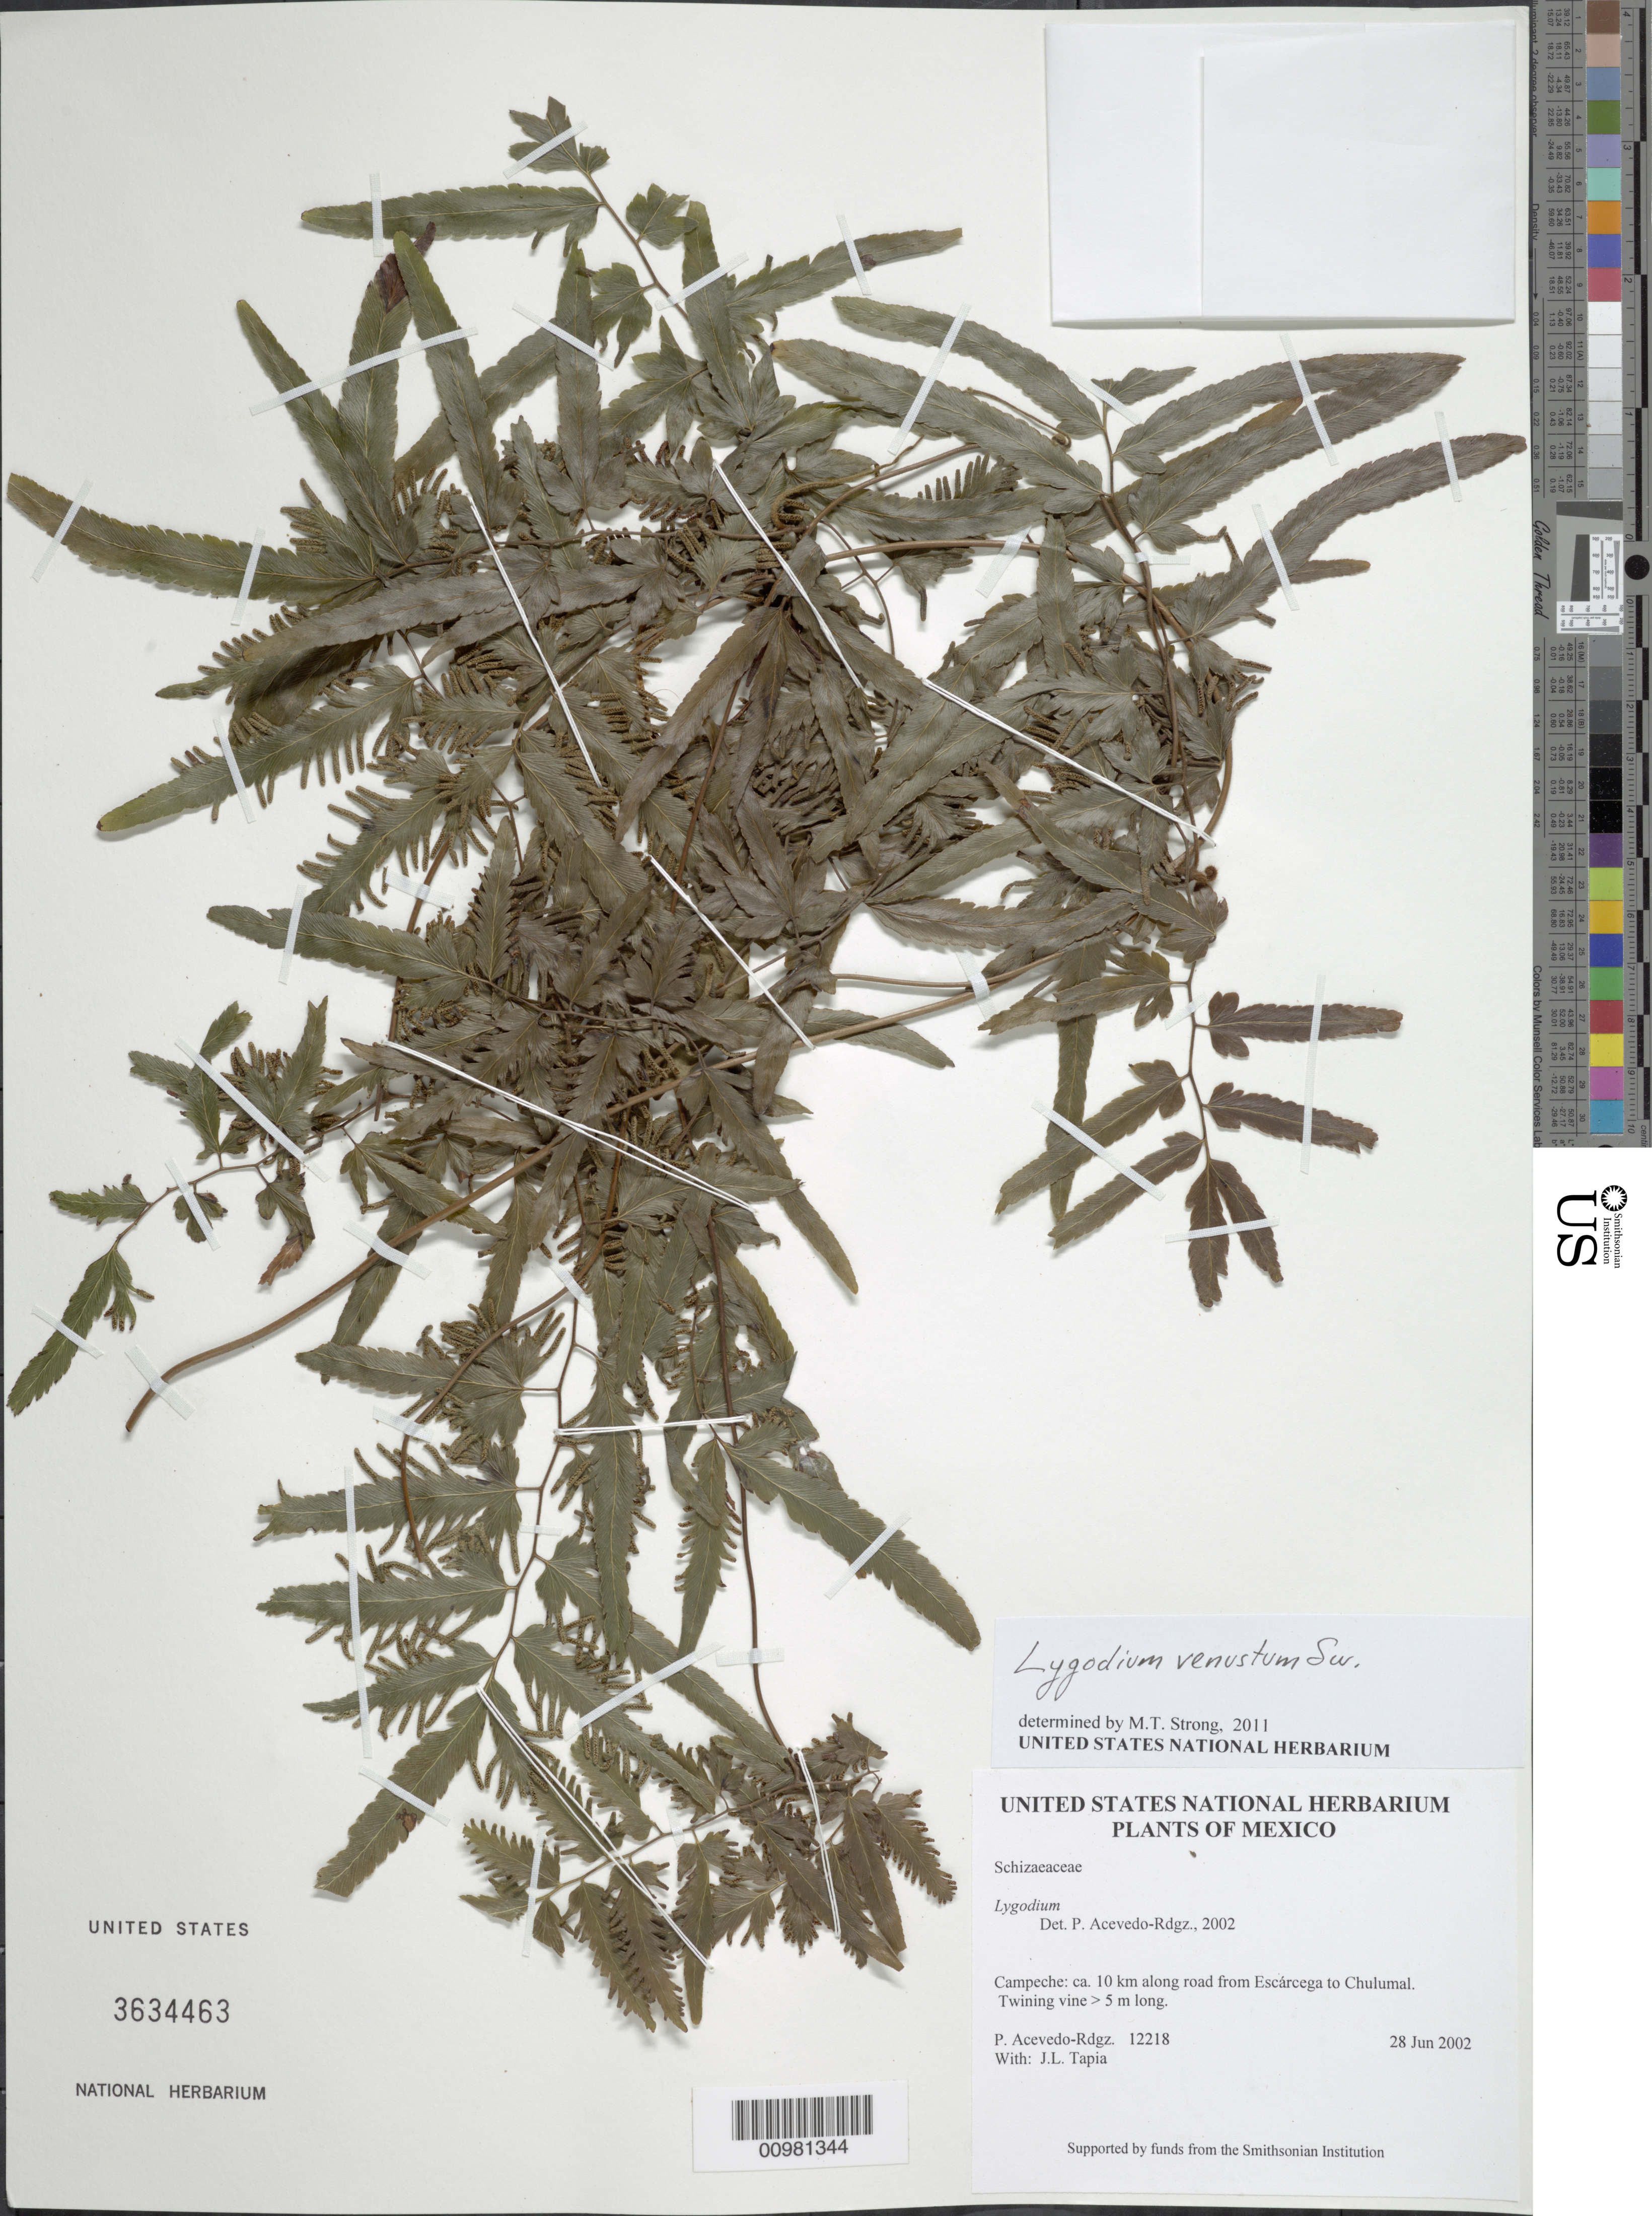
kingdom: Plantae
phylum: Tracheophyta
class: Polypodiopsida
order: Schizaeales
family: Lygodiaceae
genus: Lygodium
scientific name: Lygodium venustum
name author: Sw.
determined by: Strong, M. T., (US), Smithsonian Institution - National Museum of Natural History (UNITED STATES)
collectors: P. Acevedo-Rodr. & J. L. Tapia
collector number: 12218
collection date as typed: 28 Jun 2002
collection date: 2002-06-28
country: Mexico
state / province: Campeche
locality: Campeche: ca. 10 km along road from Escárcega to Chulumal.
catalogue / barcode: US 3634463